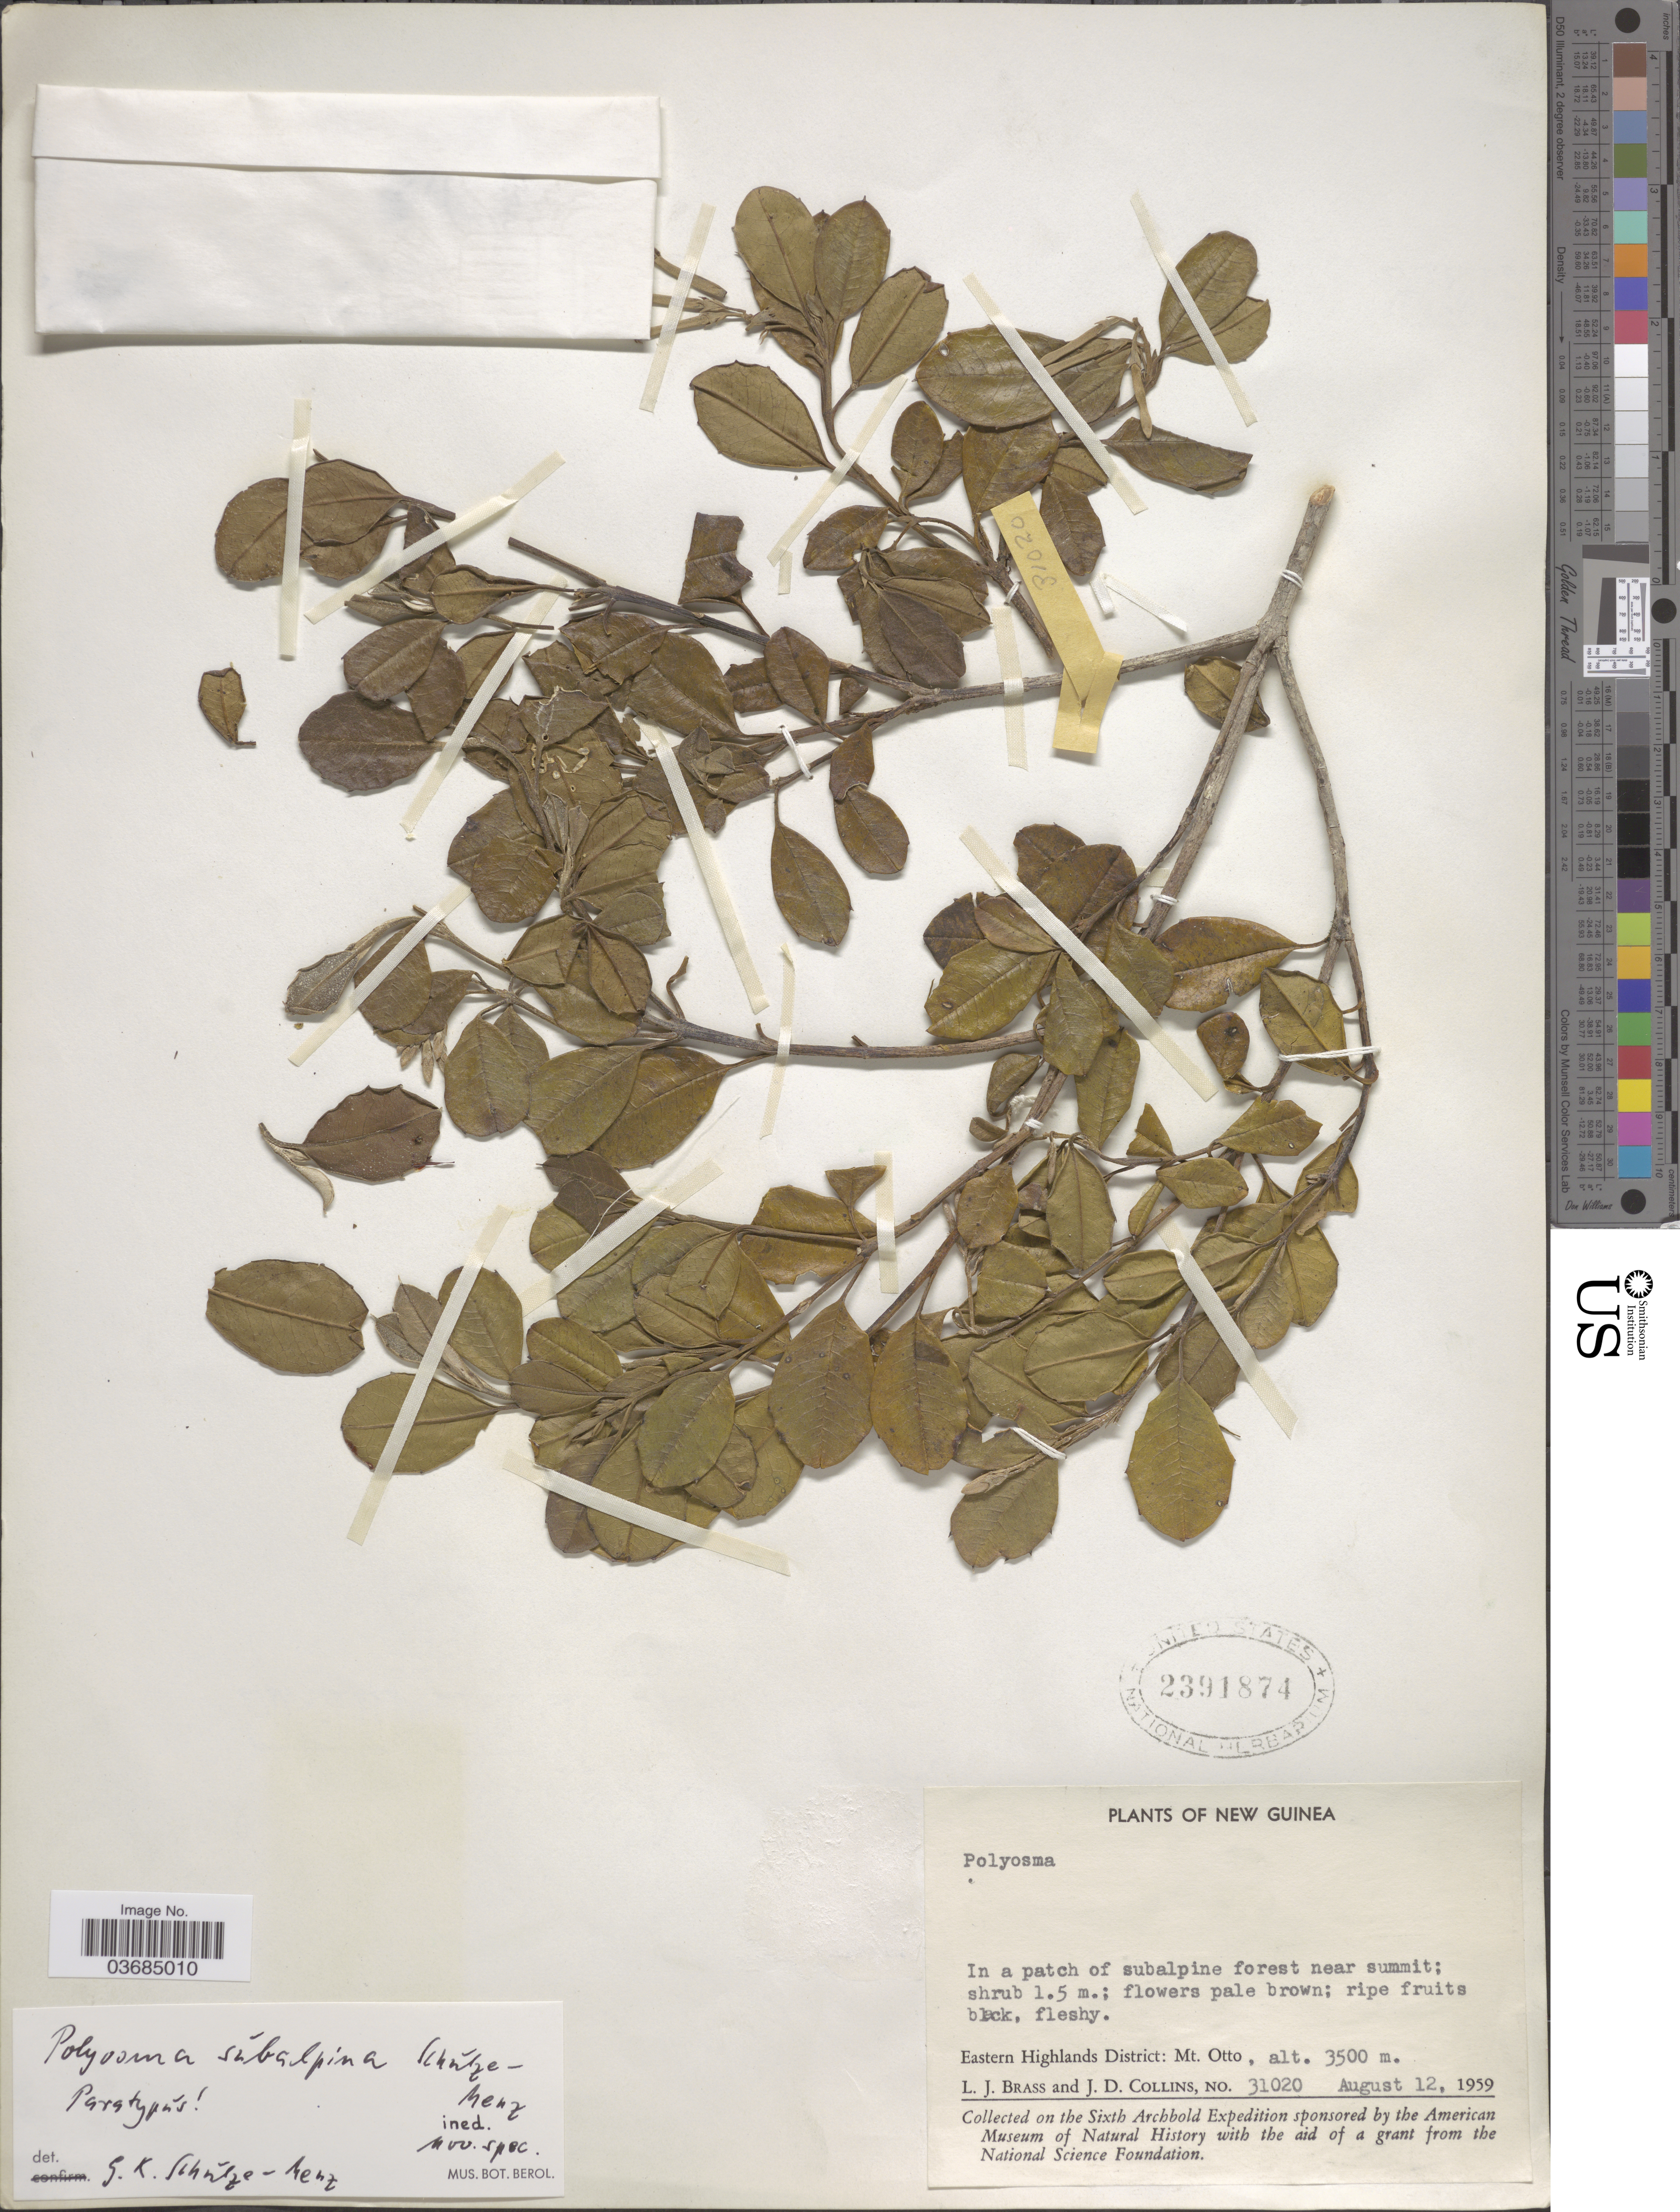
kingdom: Plantae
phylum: Tracheophyta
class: Magnoliopsida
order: Escalloniales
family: Escalloniaceae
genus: Polyosma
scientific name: Polyosma subalpina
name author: Schulze-Menz ex P. Royen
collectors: L. J. Brass & J. Collins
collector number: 31020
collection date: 1959-08-12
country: Papua New Guinea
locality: New Guinea. In a patch of subalpine forest near summit. Eastern Highlands District: Mt. Otto. On the Sixth Archbold Expedition.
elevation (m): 3500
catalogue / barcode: US 2391874